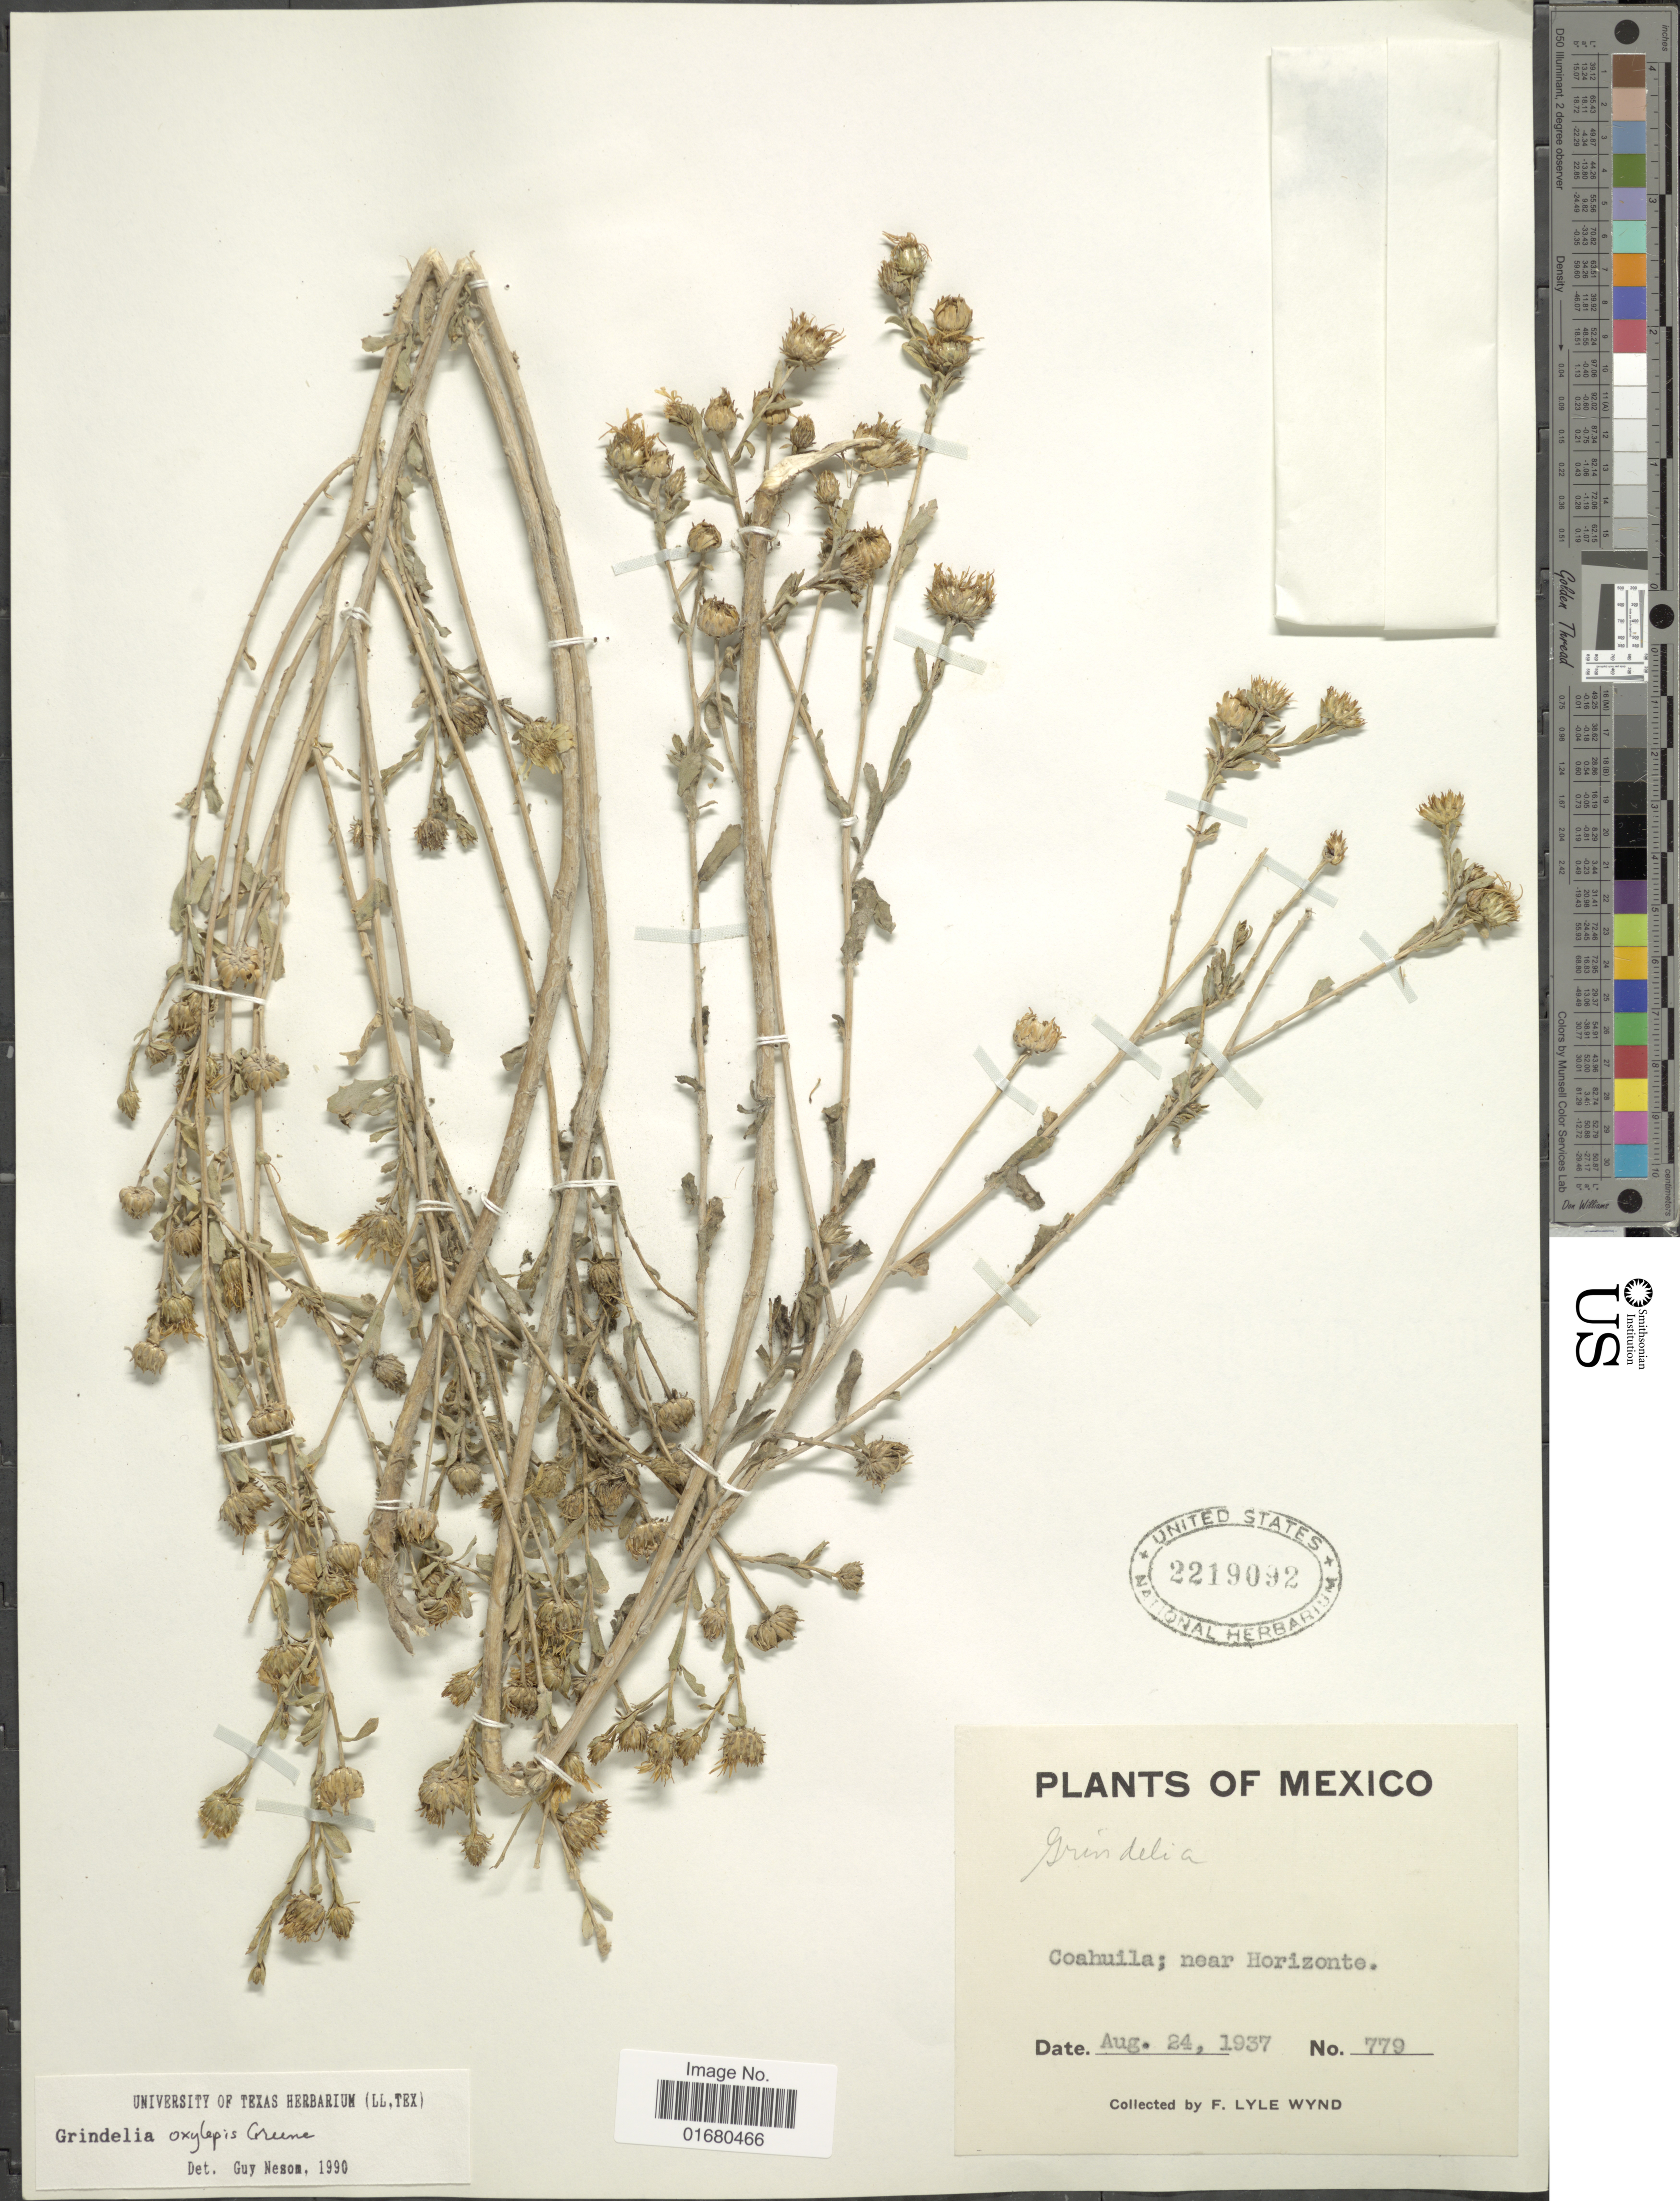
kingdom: Plantae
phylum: Tracheophyta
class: Magnoliopsida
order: Asterales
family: Asteraceae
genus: Grindelia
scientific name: Grindelia oxylepis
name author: Greene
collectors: F. L. Wynd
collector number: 779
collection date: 1937-08-24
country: Mexico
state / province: Coahuila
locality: Near Horizonte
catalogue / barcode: US 2219092